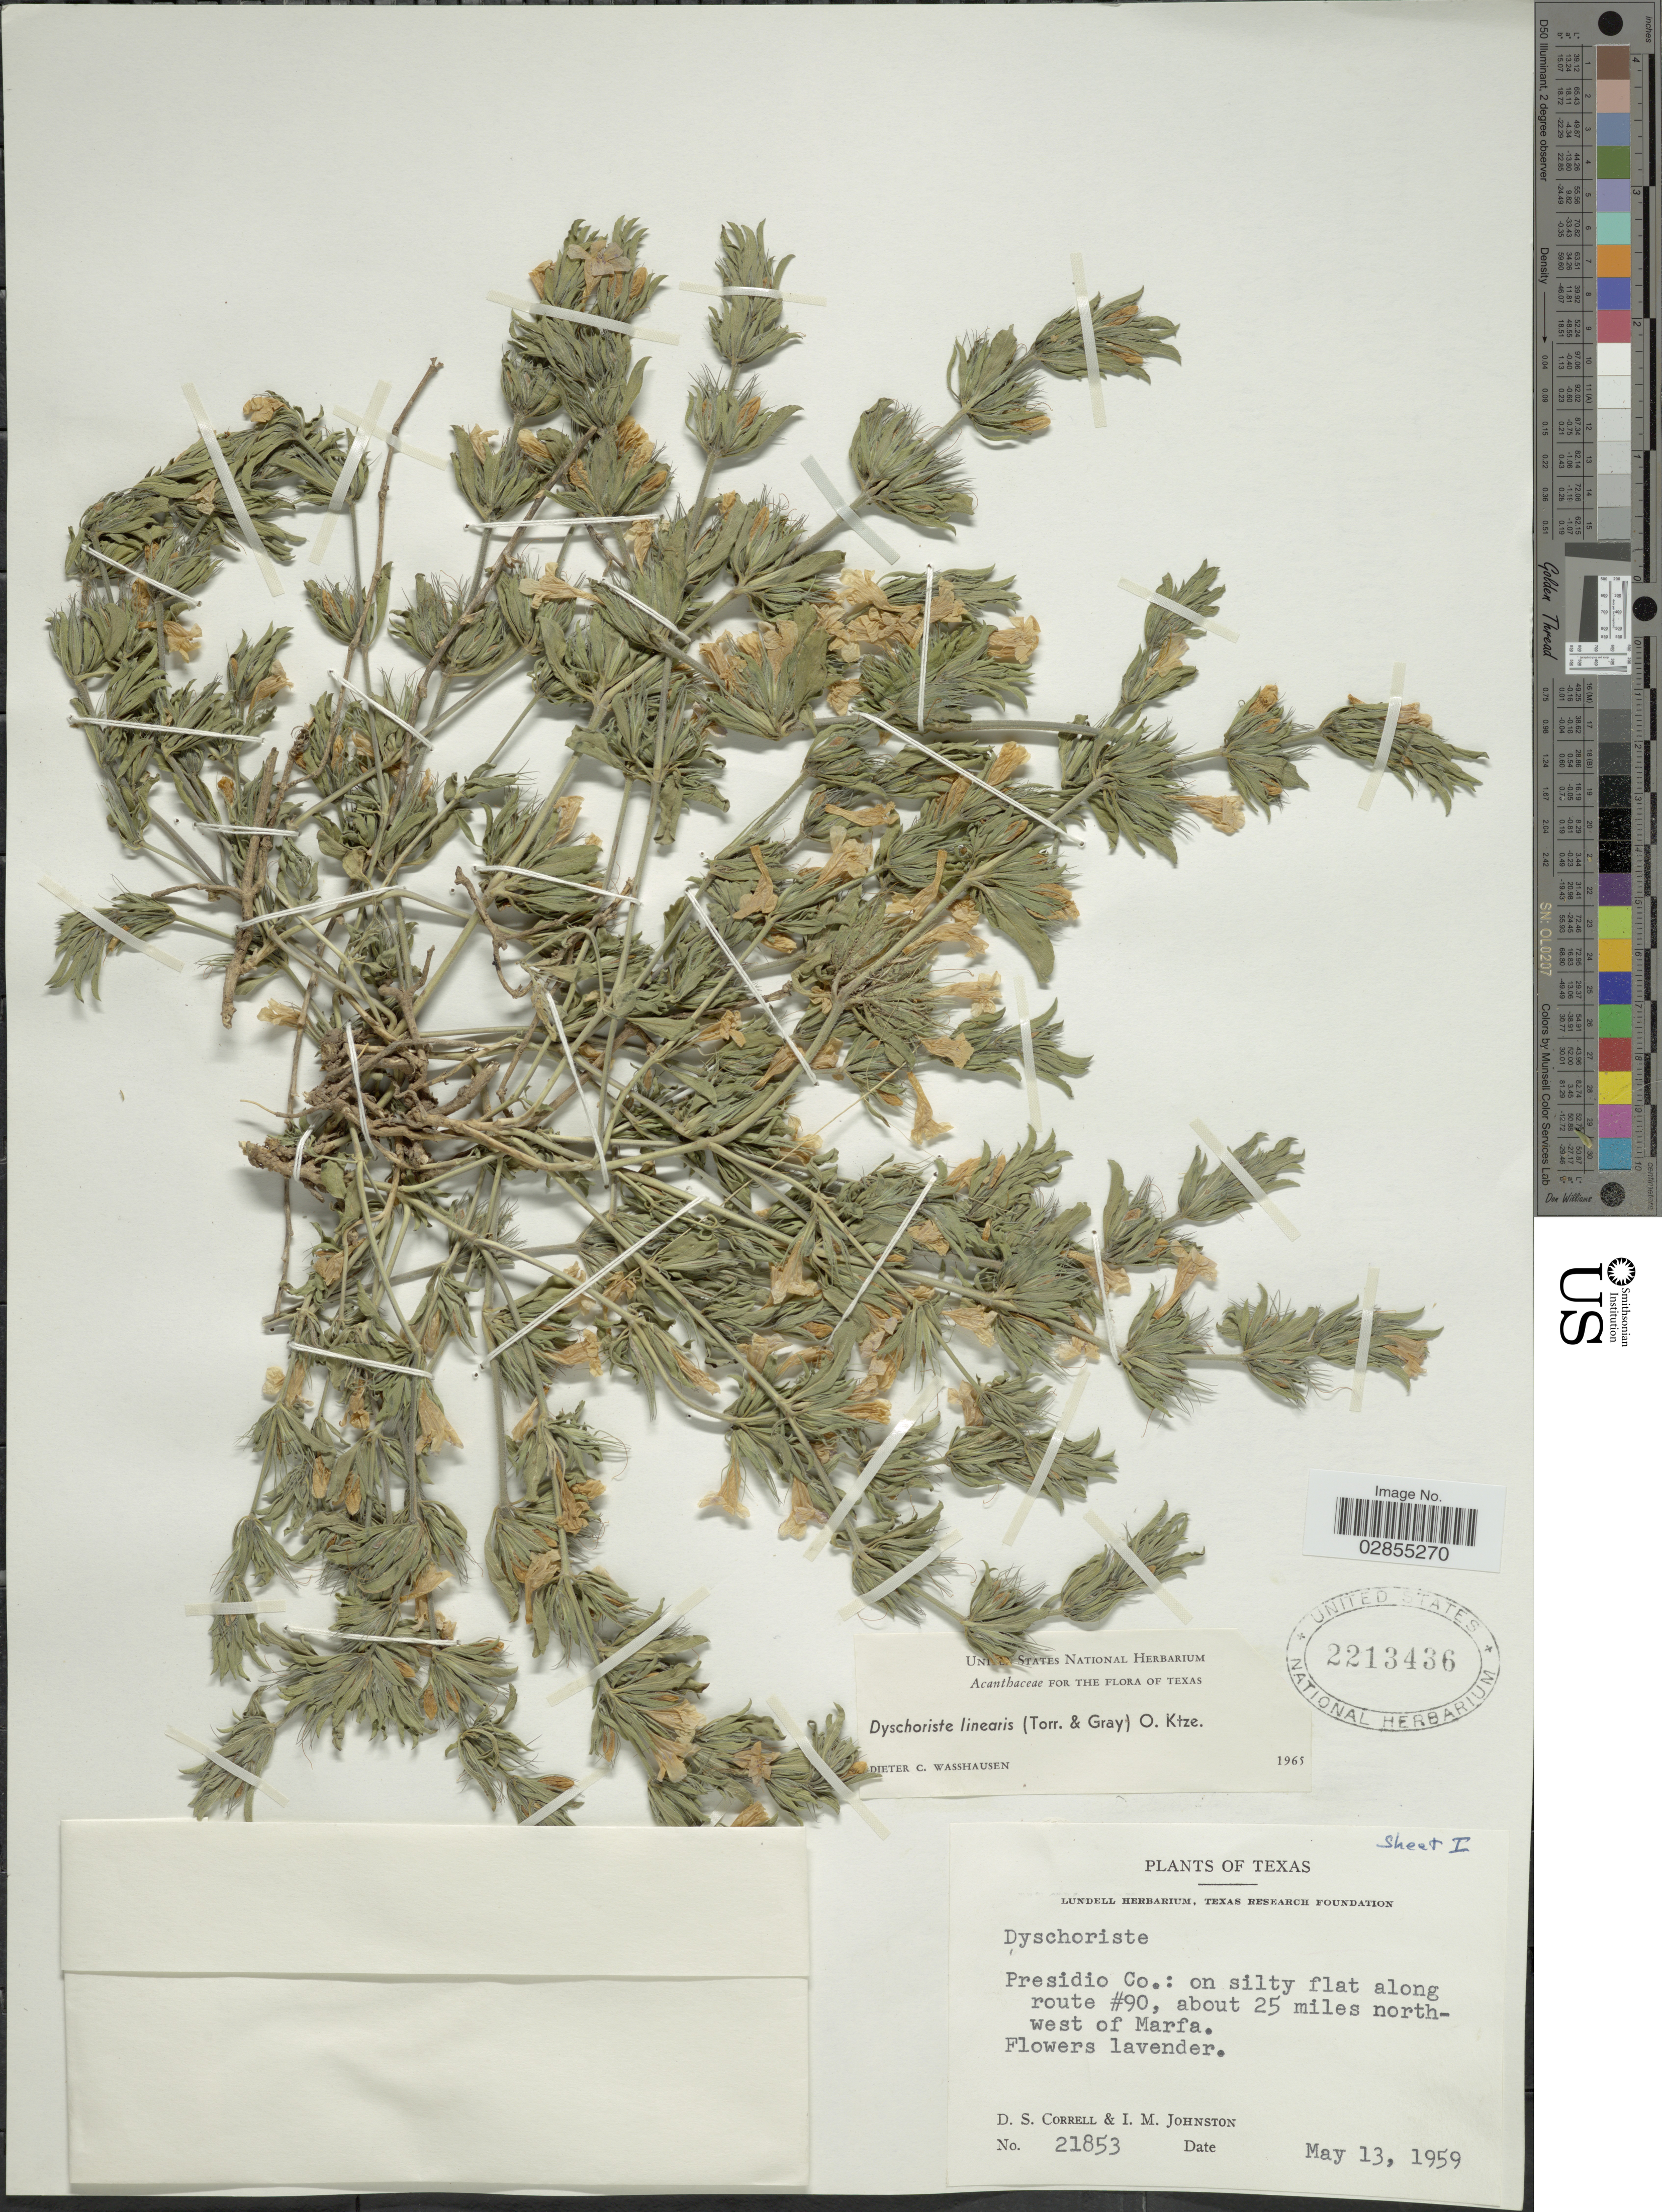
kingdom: Plantae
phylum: Tracheophyta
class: Magnoliopsida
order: Lamiales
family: Acanthaceae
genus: Dyschoriste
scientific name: Dyschoriste linearis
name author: (Torr. & A. Gray) Kuntze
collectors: D. S. Correll & I.M. Johnston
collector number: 21853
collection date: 1959-05-13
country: United States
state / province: Texas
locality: Presidio Co.: on silty flat along route #90, about 25 miles north-west of Marfa.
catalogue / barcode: US 2213436